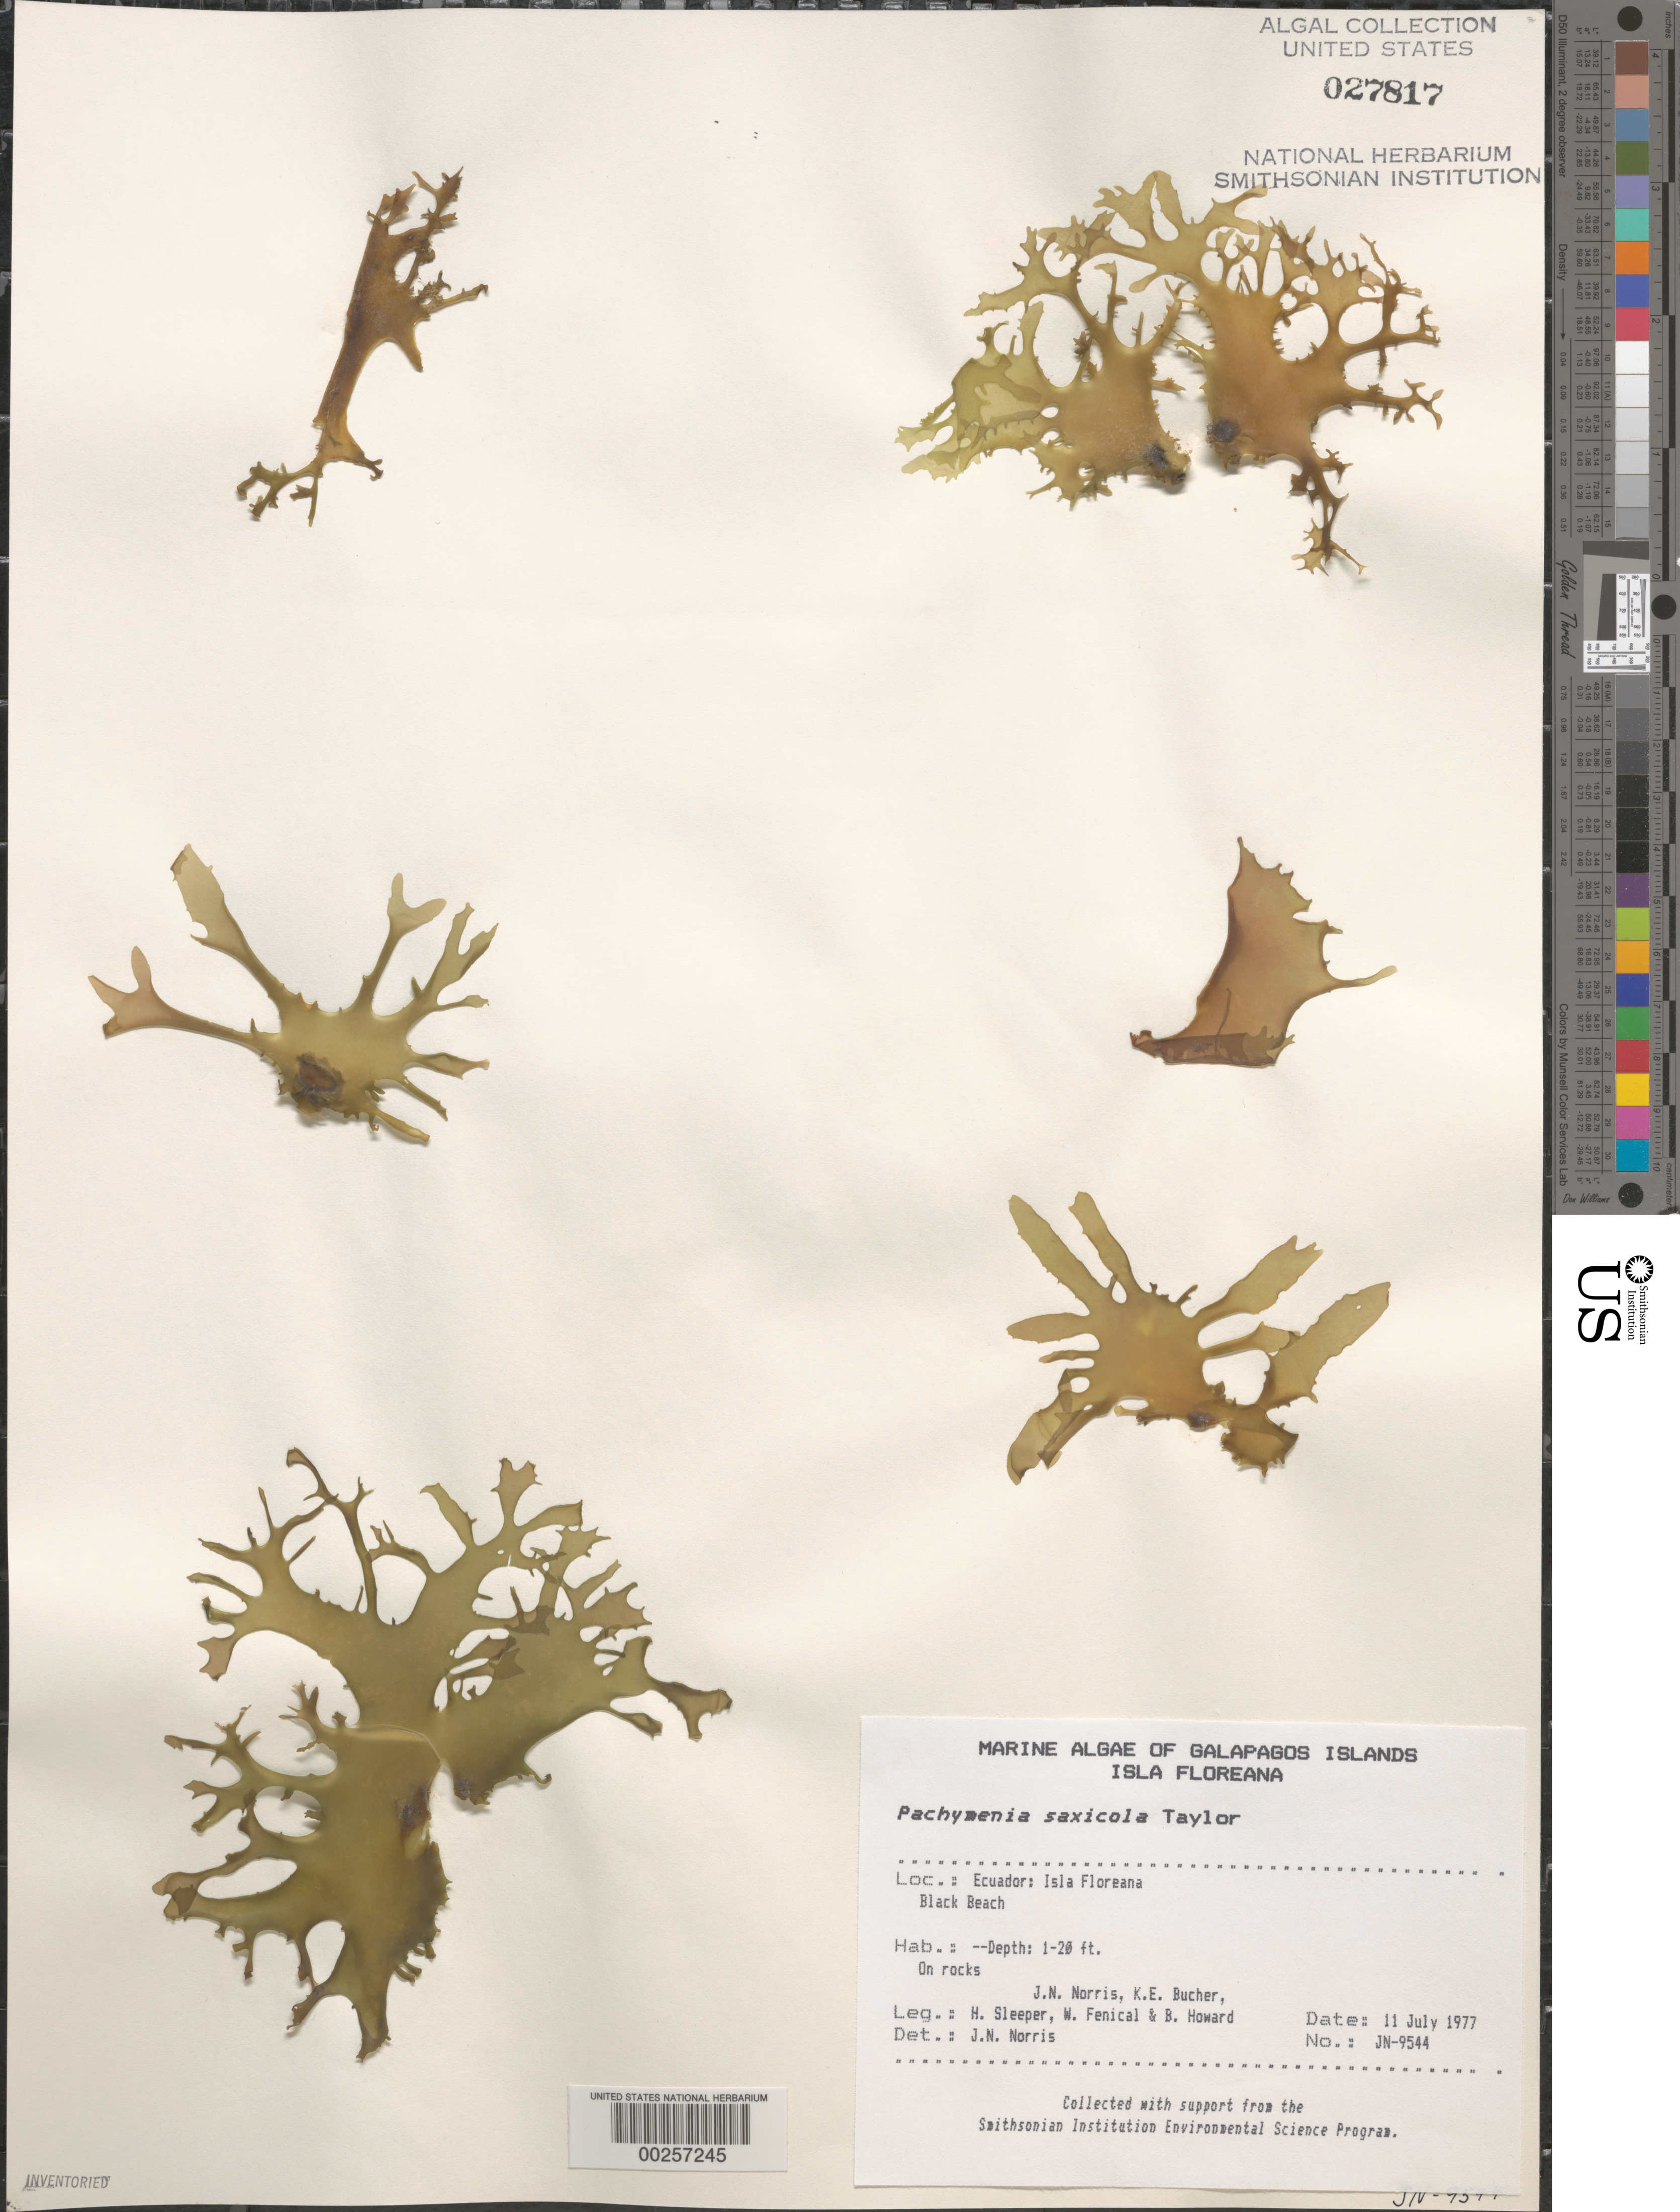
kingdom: Plantae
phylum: Rhodophyta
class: Florideophyceae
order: Halymeniales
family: Halymeniaceae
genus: Pachymenia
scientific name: Pachymenia saxicola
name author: W.R. Taylor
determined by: Norris, James N.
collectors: J. N. Norris, K. E. Bucher, H. Sleeper, W. Fenical & B. Howard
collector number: JN-9544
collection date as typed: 11 Jul 1977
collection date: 1977-07-11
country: Ecuador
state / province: Colón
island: Floreana [Charles, Santa Maria]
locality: Black Beach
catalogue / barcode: US 27817